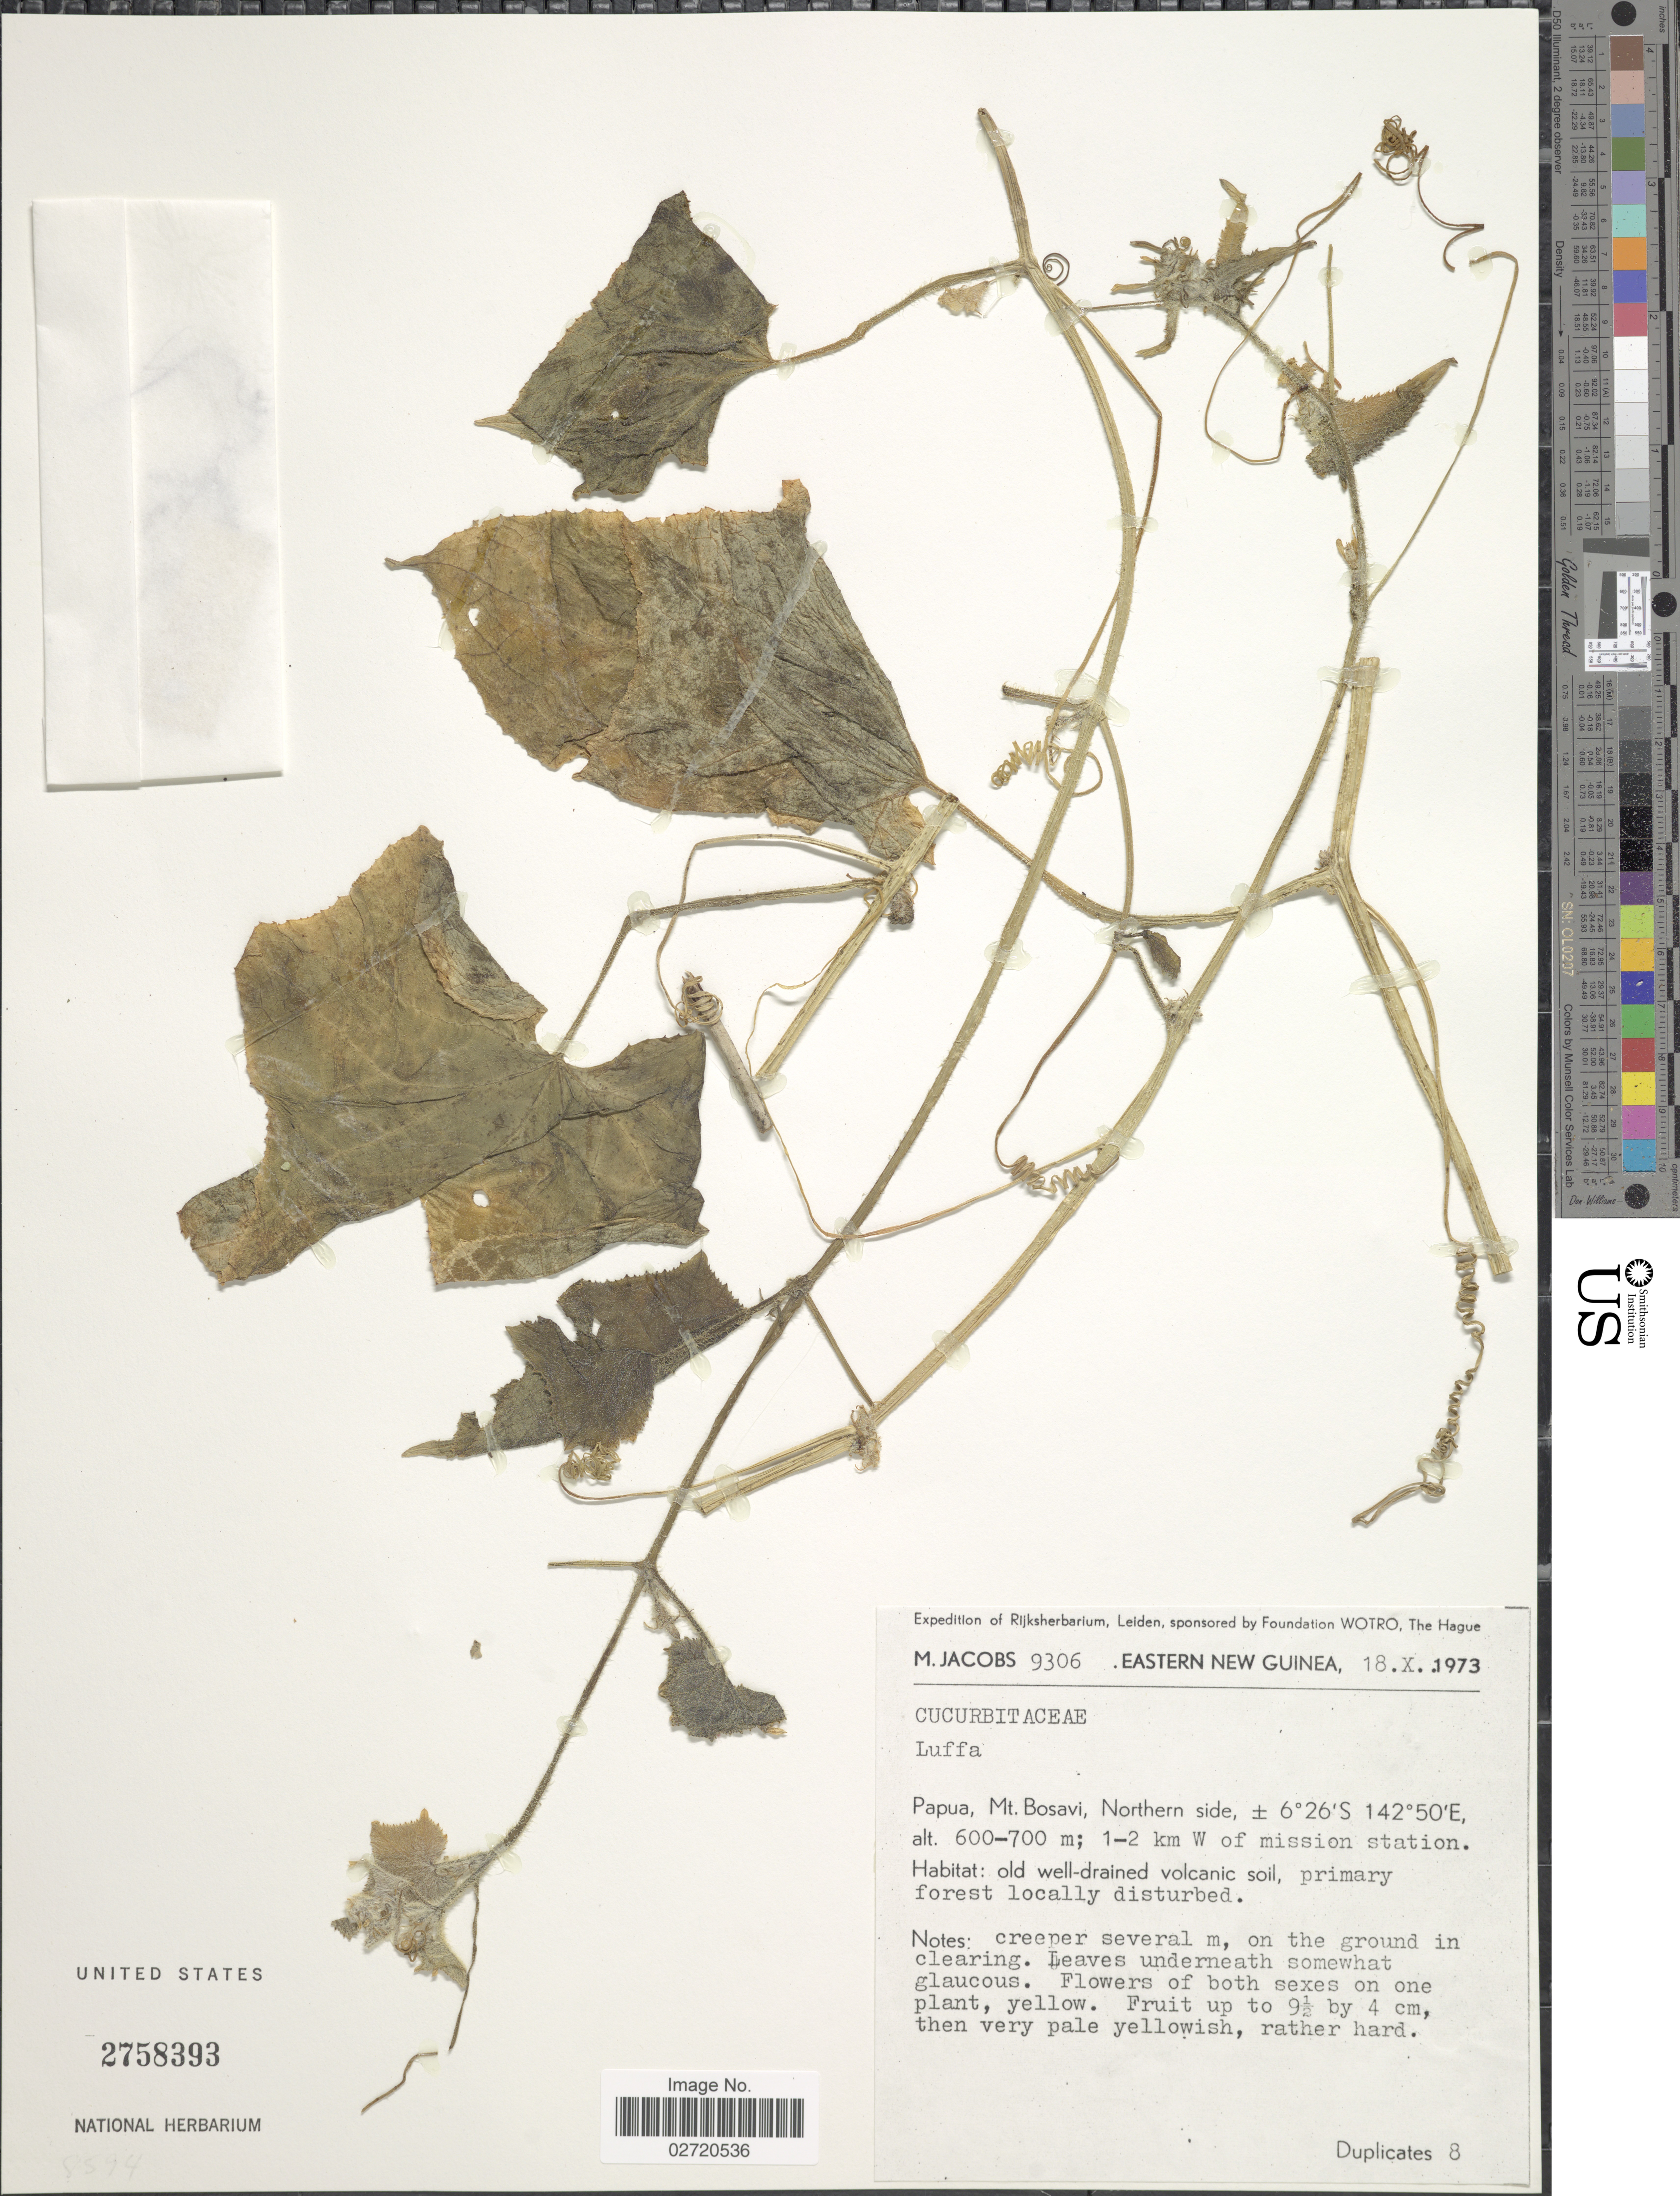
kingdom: Plantae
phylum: Tracheophyta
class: Magnoliopsida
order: Cucurbitales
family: Cucurbitaceae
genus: Luffa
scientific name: Luffa sp.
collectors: M. Jacobs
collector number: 9306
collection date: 1973-10-18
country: Papua New Guinea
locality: Eastern New Guinea. Papua, Mt. Bosavi, Northern side; 1-2 km W of mission station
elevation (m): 600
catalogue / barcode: US 2758393